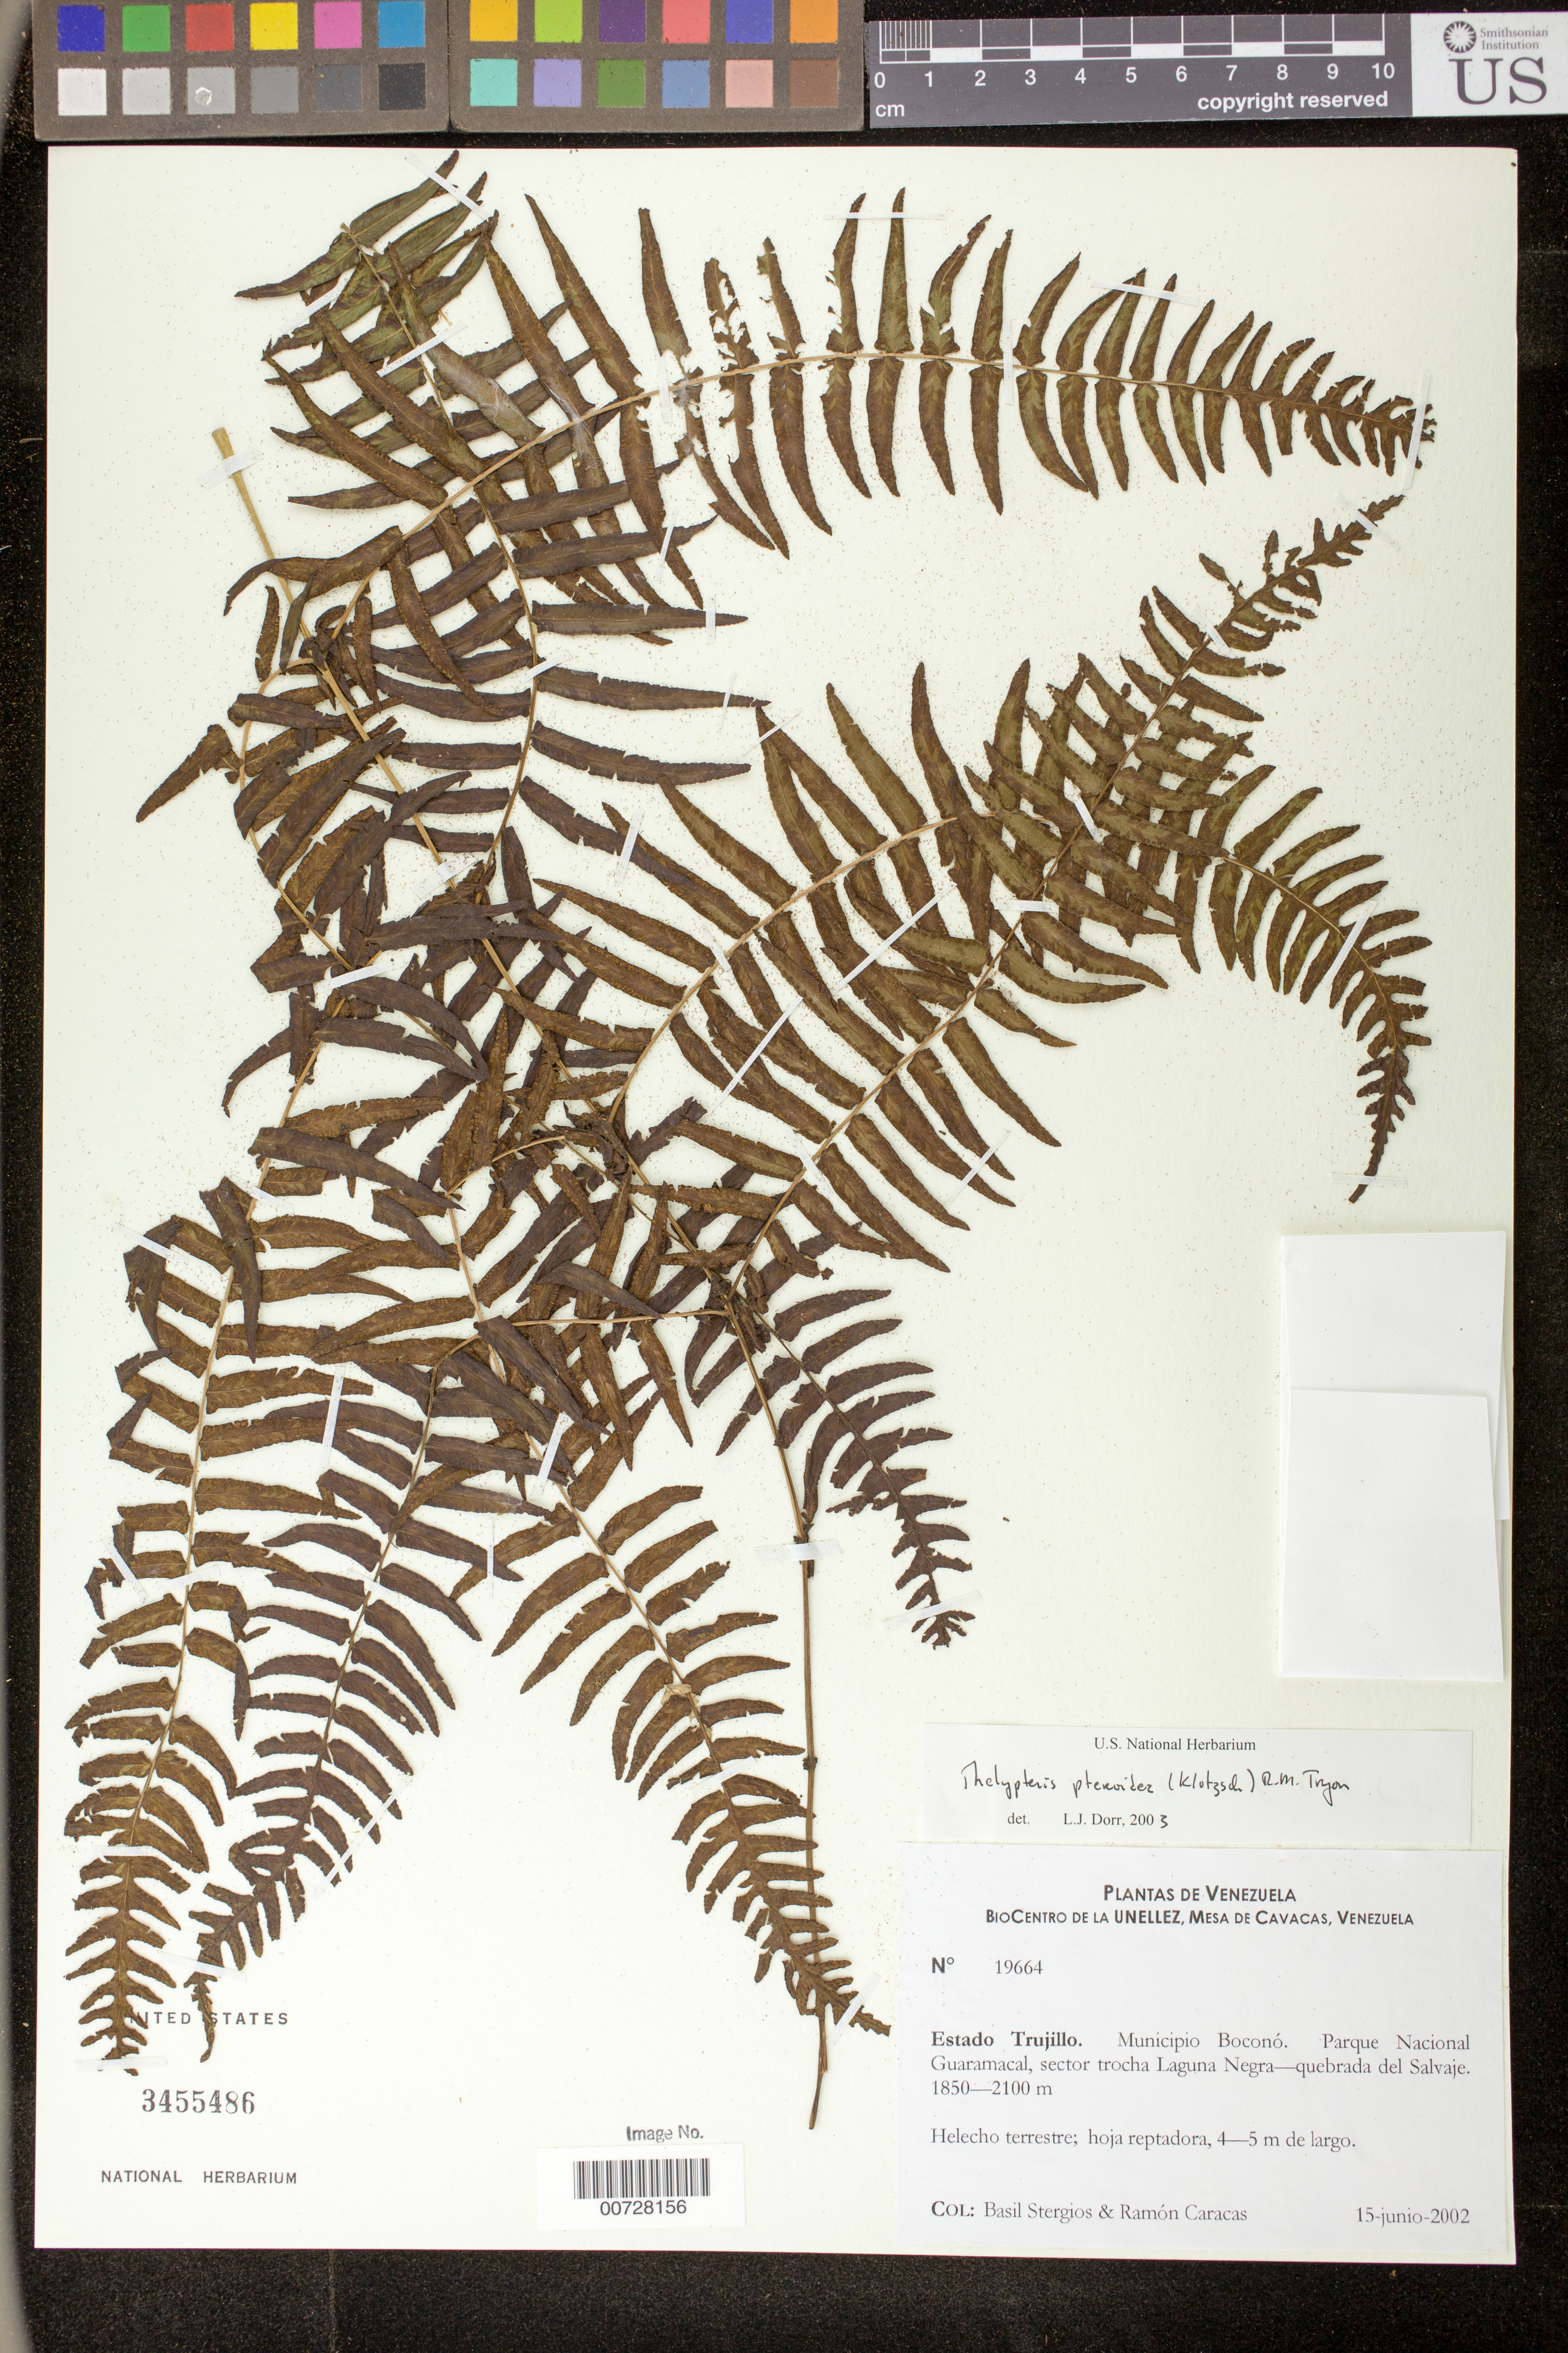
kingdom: Plantae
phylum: Tracheophyta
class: Polypodiopsida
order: Polypodiales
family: Thelypteridaceae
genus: Thelypteris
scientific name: Thelypteris pteroidea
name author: (Klotzsch) R.M. Tryon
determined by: Dorr, L. J., (BOT), Smithsonian Institution - National Museum of Natural History (UNITED STATES)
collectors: B. G. Stergios & R. Caracas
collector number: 19664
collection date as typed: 15 Jun 2002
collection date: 2002-06-15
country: Venezuela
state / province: Trujillo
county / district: Boconó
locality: Parque Nacional Guaramacal, sector trocha Laguna Negra - quebrada del Salvaje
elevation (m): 1850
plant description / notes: NY, PORT, UC, US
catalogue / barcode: US 3455486